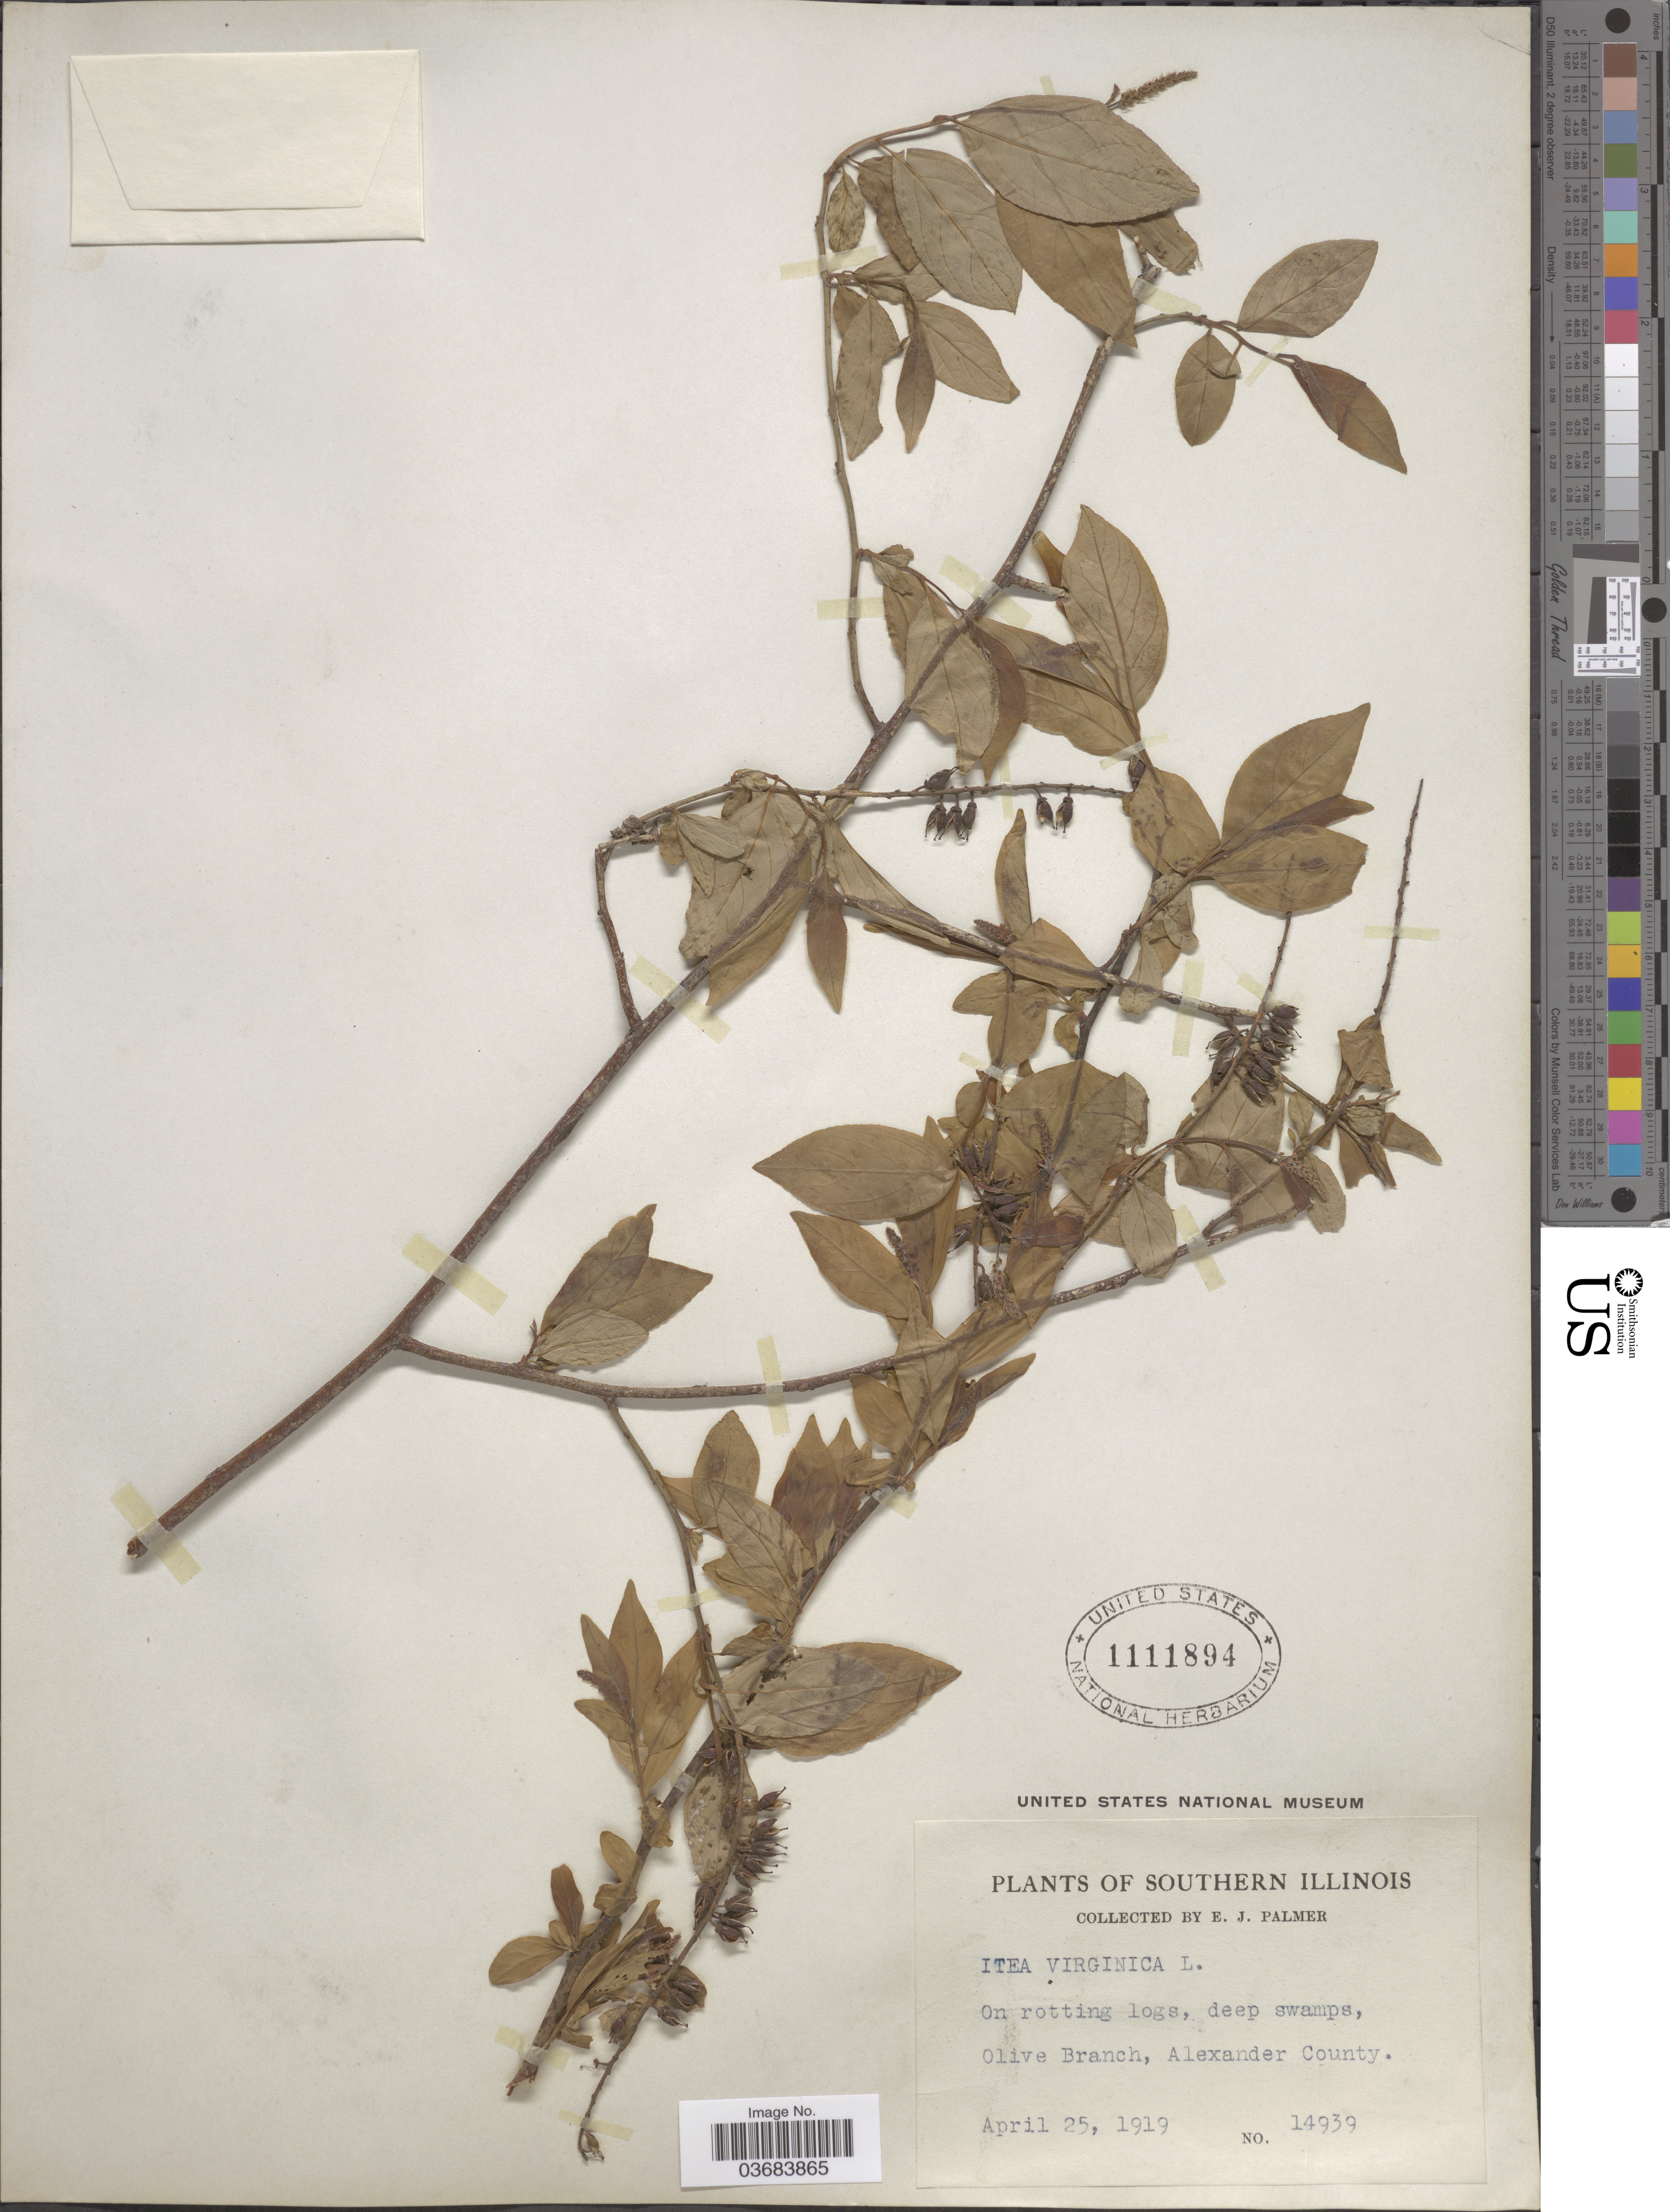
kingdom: Plantae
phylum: Tracheophyta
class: Magnoliopsida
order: Saxifragales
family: Iteaceae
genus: Itea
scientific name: Itea virginica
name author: L.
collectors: E. J. Palmer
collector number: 14939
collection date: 1919-04-25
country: United States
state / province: Illinois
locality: Southern Illinois. Olive Branch, Alexander County.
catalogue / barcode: US 1111894